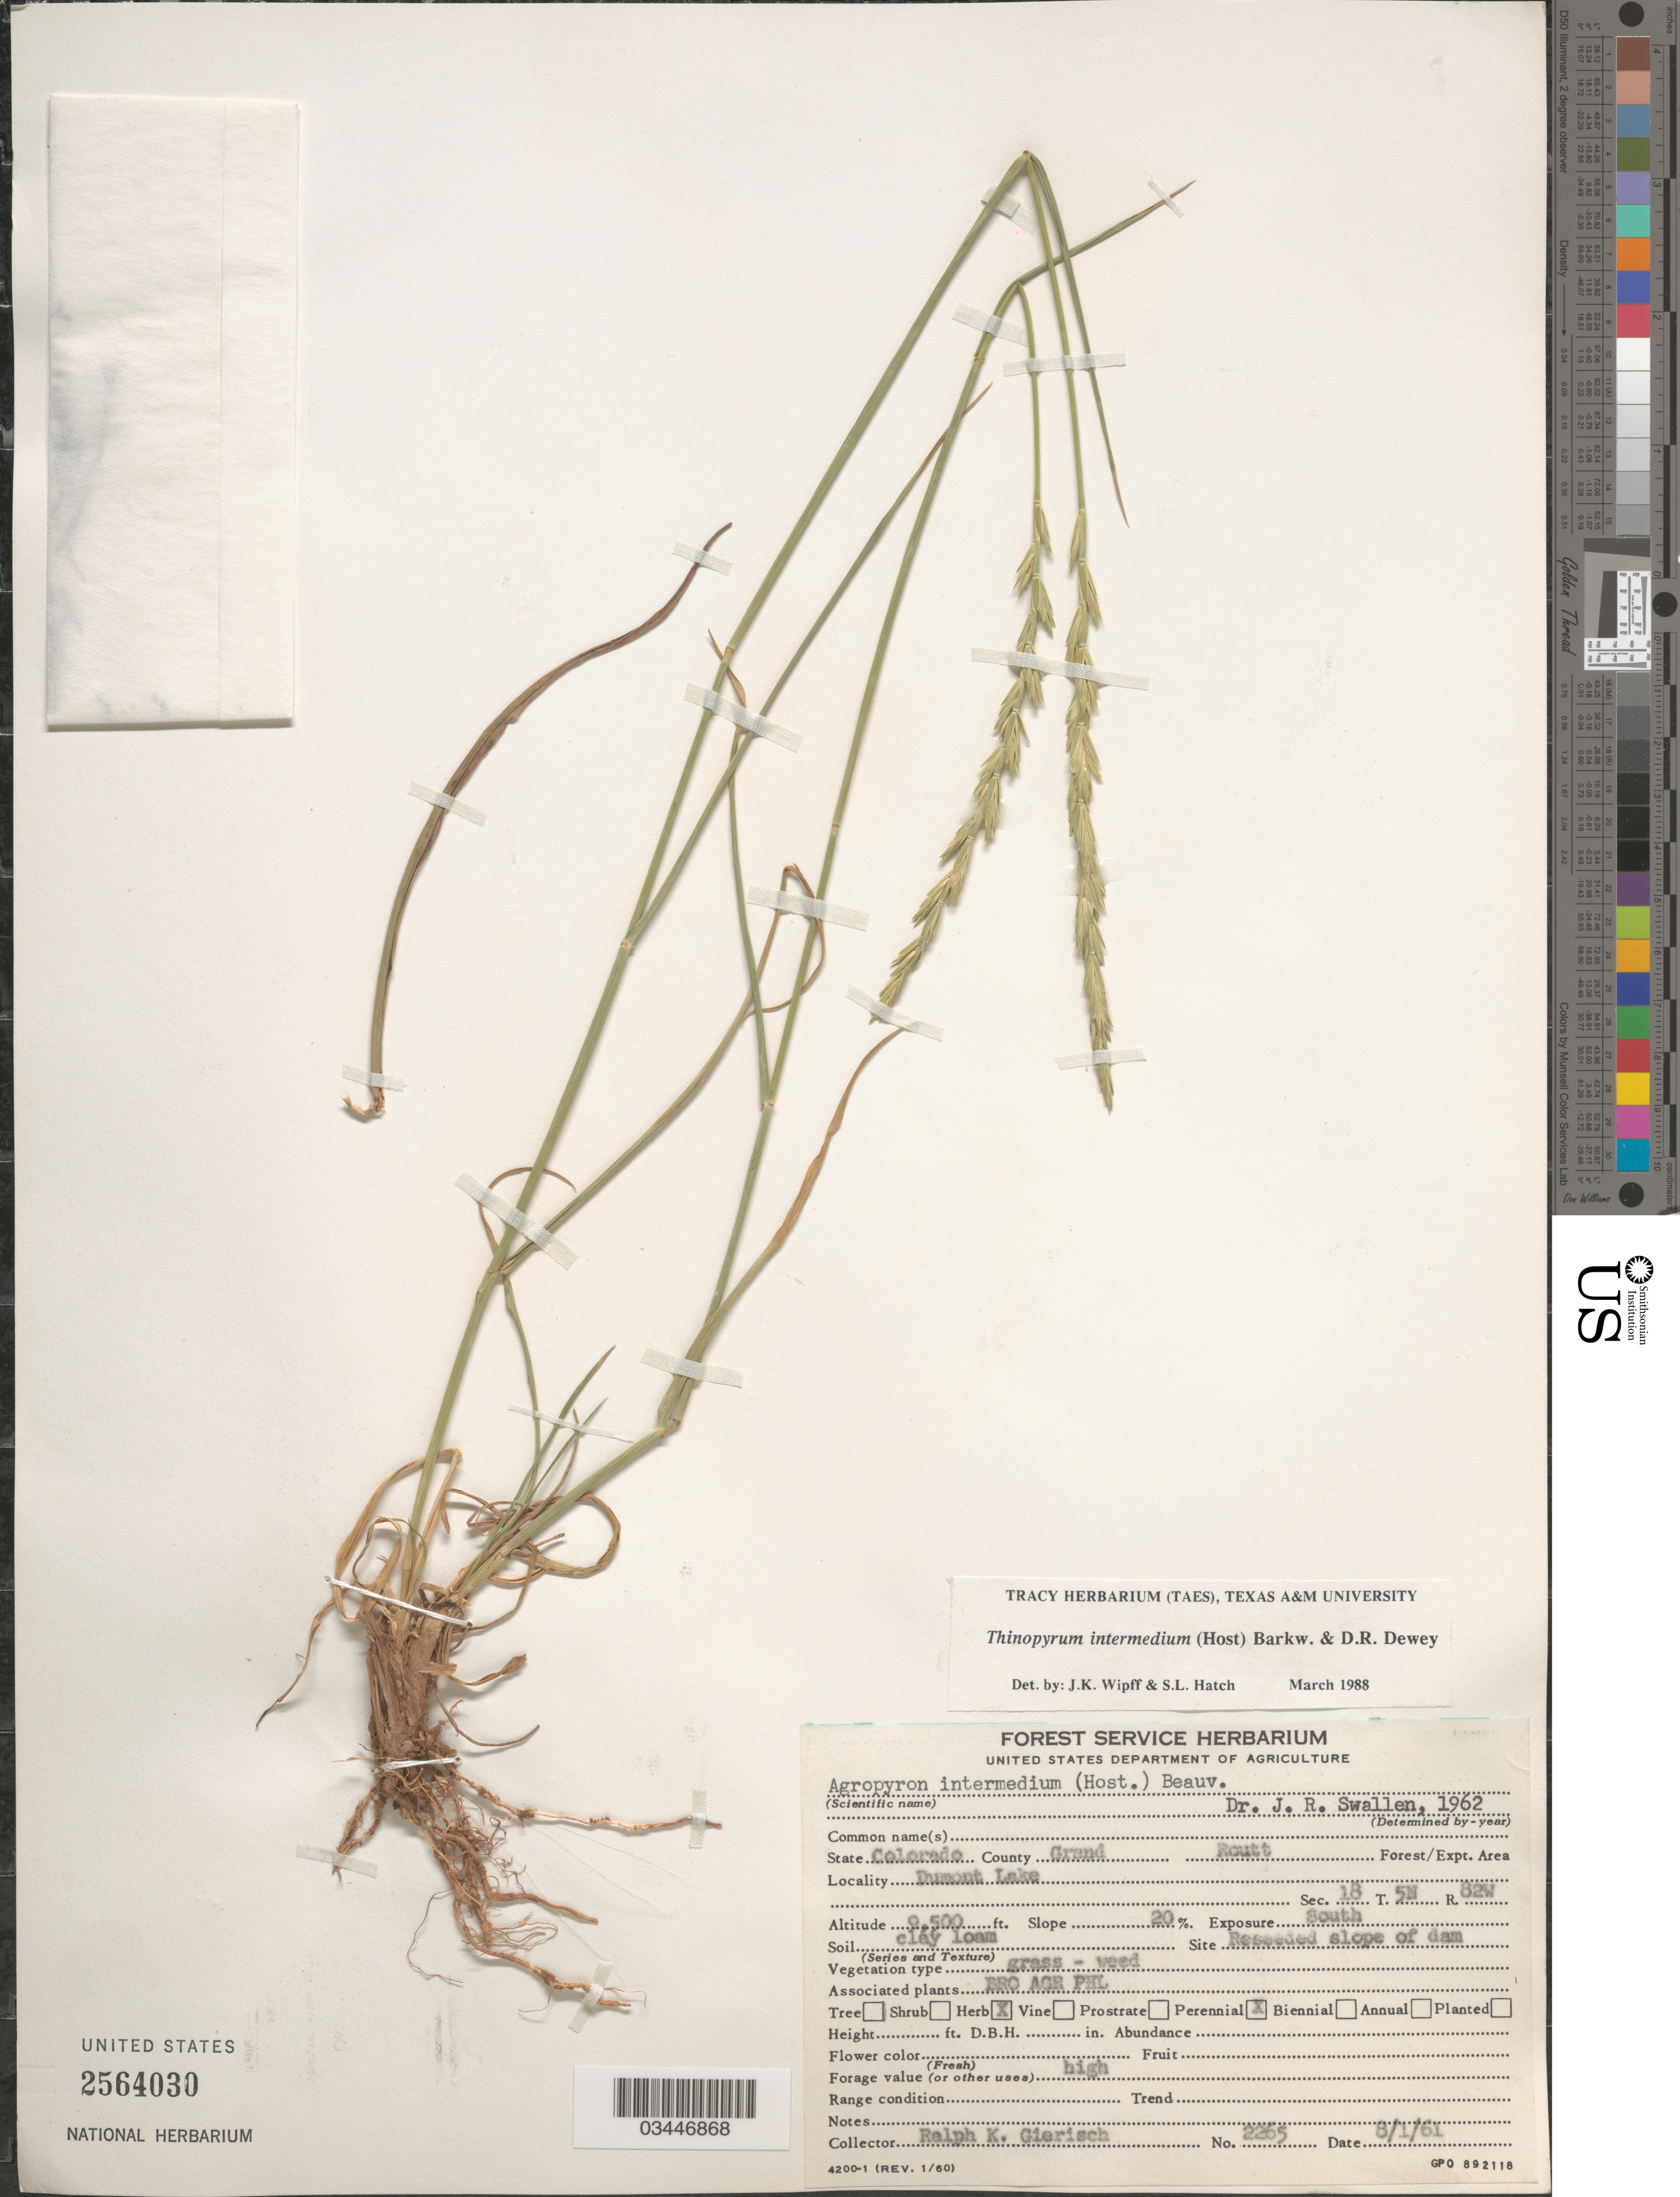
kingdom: Plantae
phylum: Tracheophyta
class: Liliopsida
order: Poales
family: Poaceae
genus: Aegilops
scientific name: Aegilops sp.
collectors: R. Gierisch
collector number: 2265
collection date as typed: Transcribed d/m/y: 1/8/61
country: United States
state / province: Colorado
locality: County Grand Routt Forest/Expt. Area. Dumont Lake. Sec. 18 T. 5N R.82W. Exposure South.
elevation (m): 2896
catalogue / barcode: US 2564030